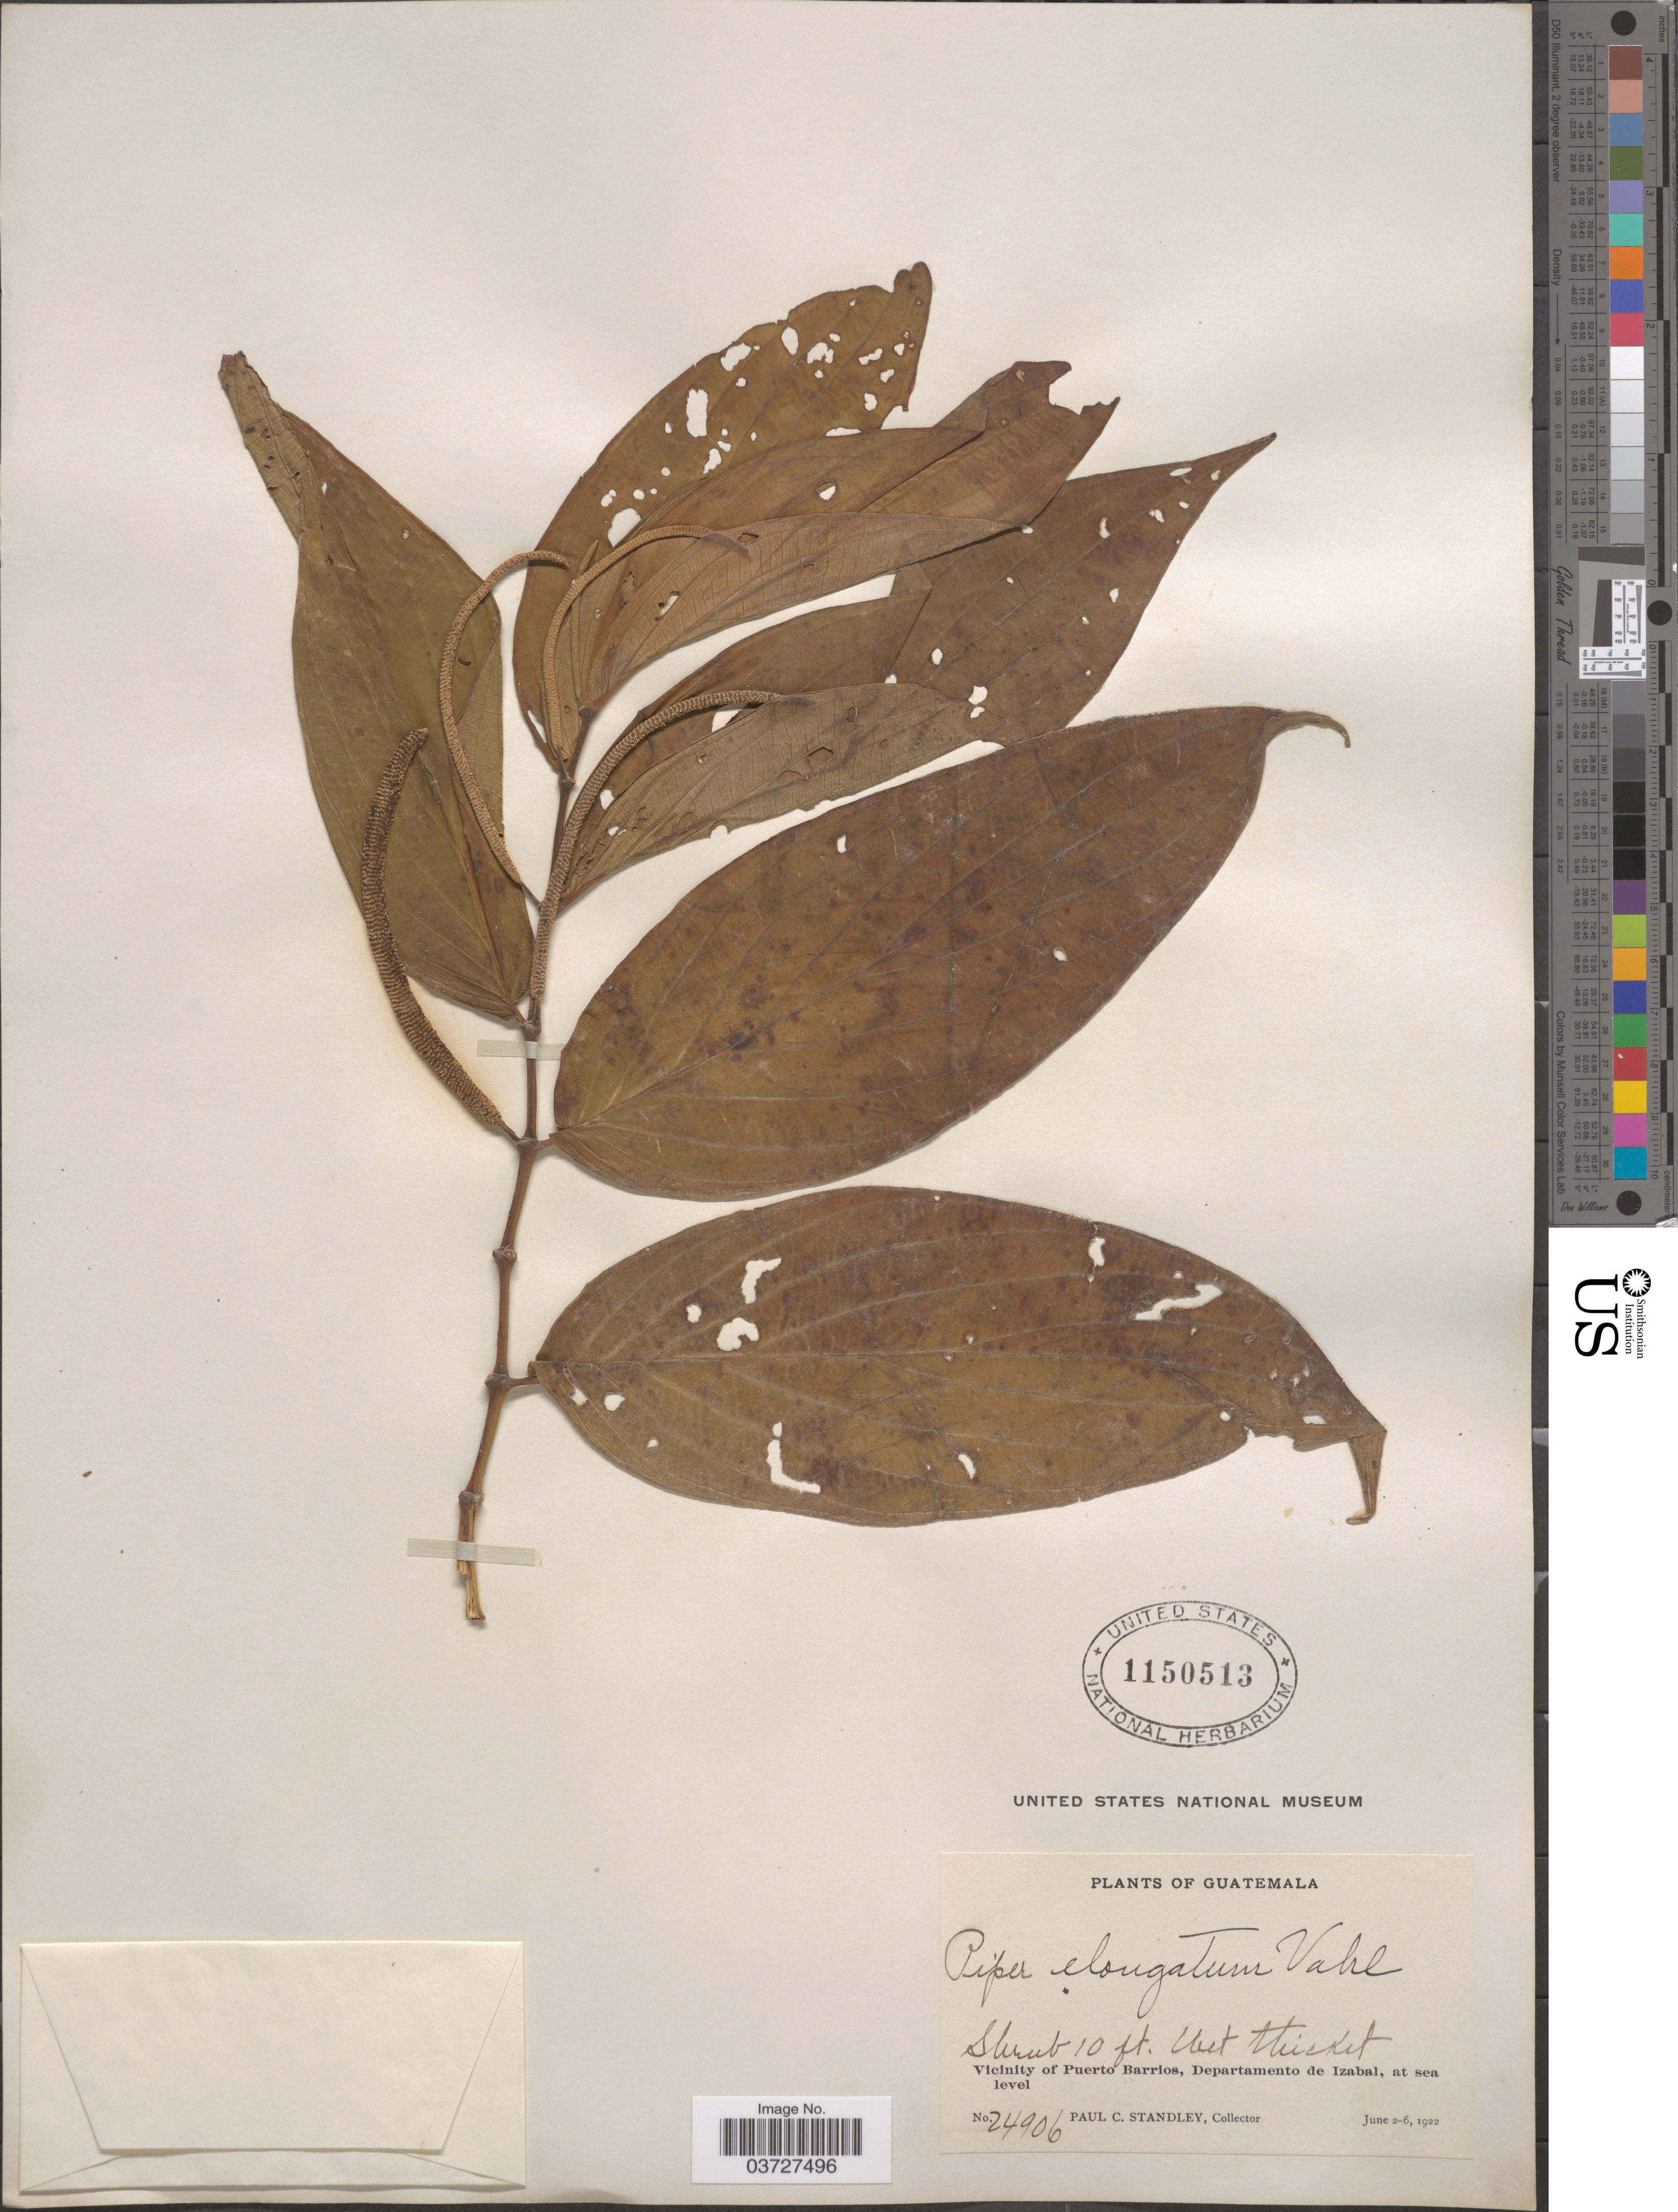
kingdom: Plantae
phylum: Tracheophyta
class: Magnoliopsida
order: Piperales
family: Piperaceae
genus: Piper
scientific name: Piper elongatum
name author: Vahl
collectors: P. C. Standley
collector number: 24906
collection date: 1922-06-02/1922-06-06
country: Guatemala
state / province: Izabal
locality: Vicinity of Puerto Barrios, Departamento de Izabal.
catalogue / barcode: US 1150513